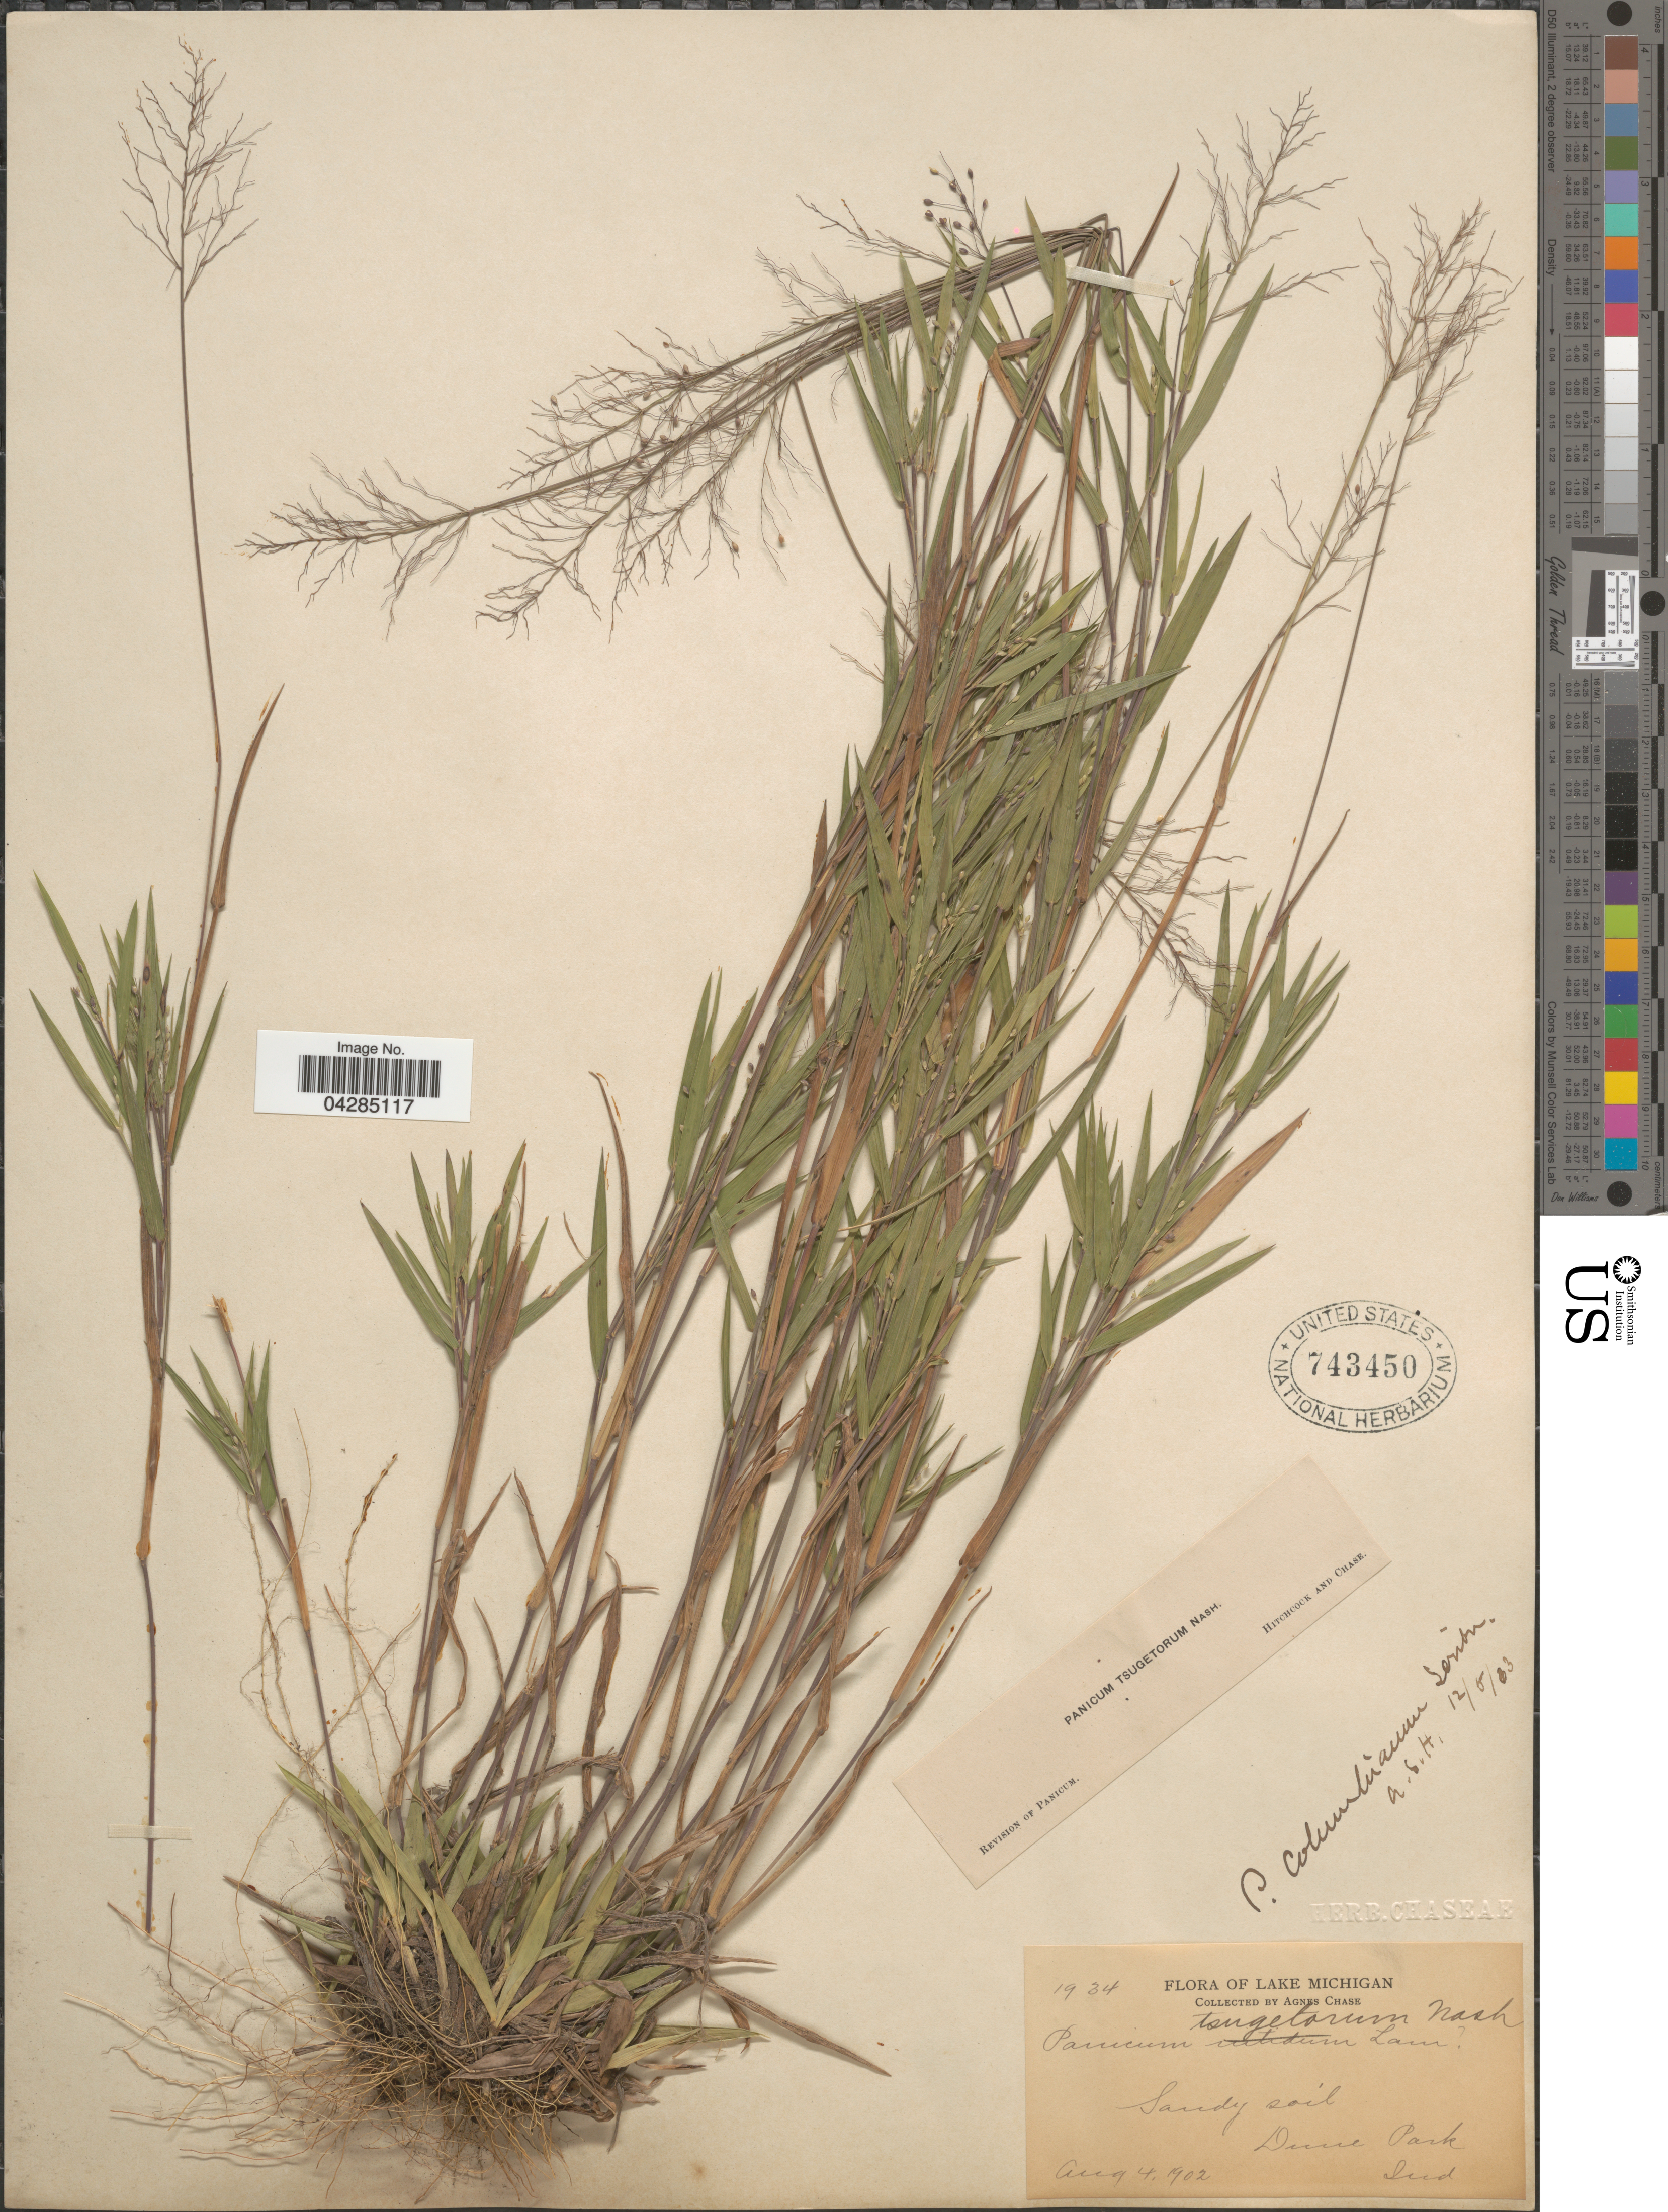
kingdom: Plantae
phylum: Tracheophyta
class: Liliopsida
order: Poales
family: Poaceae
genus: Dichanthelium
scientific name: Dichanthelium portoricense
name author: (Desv. ex Ham.) B.F. Hansen & Wunderlin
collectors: A. Chase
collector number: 1934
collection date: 1902-08-04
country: United States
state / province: Indiana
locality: Lake Michigan. Dune Park.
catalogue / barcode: US 743450